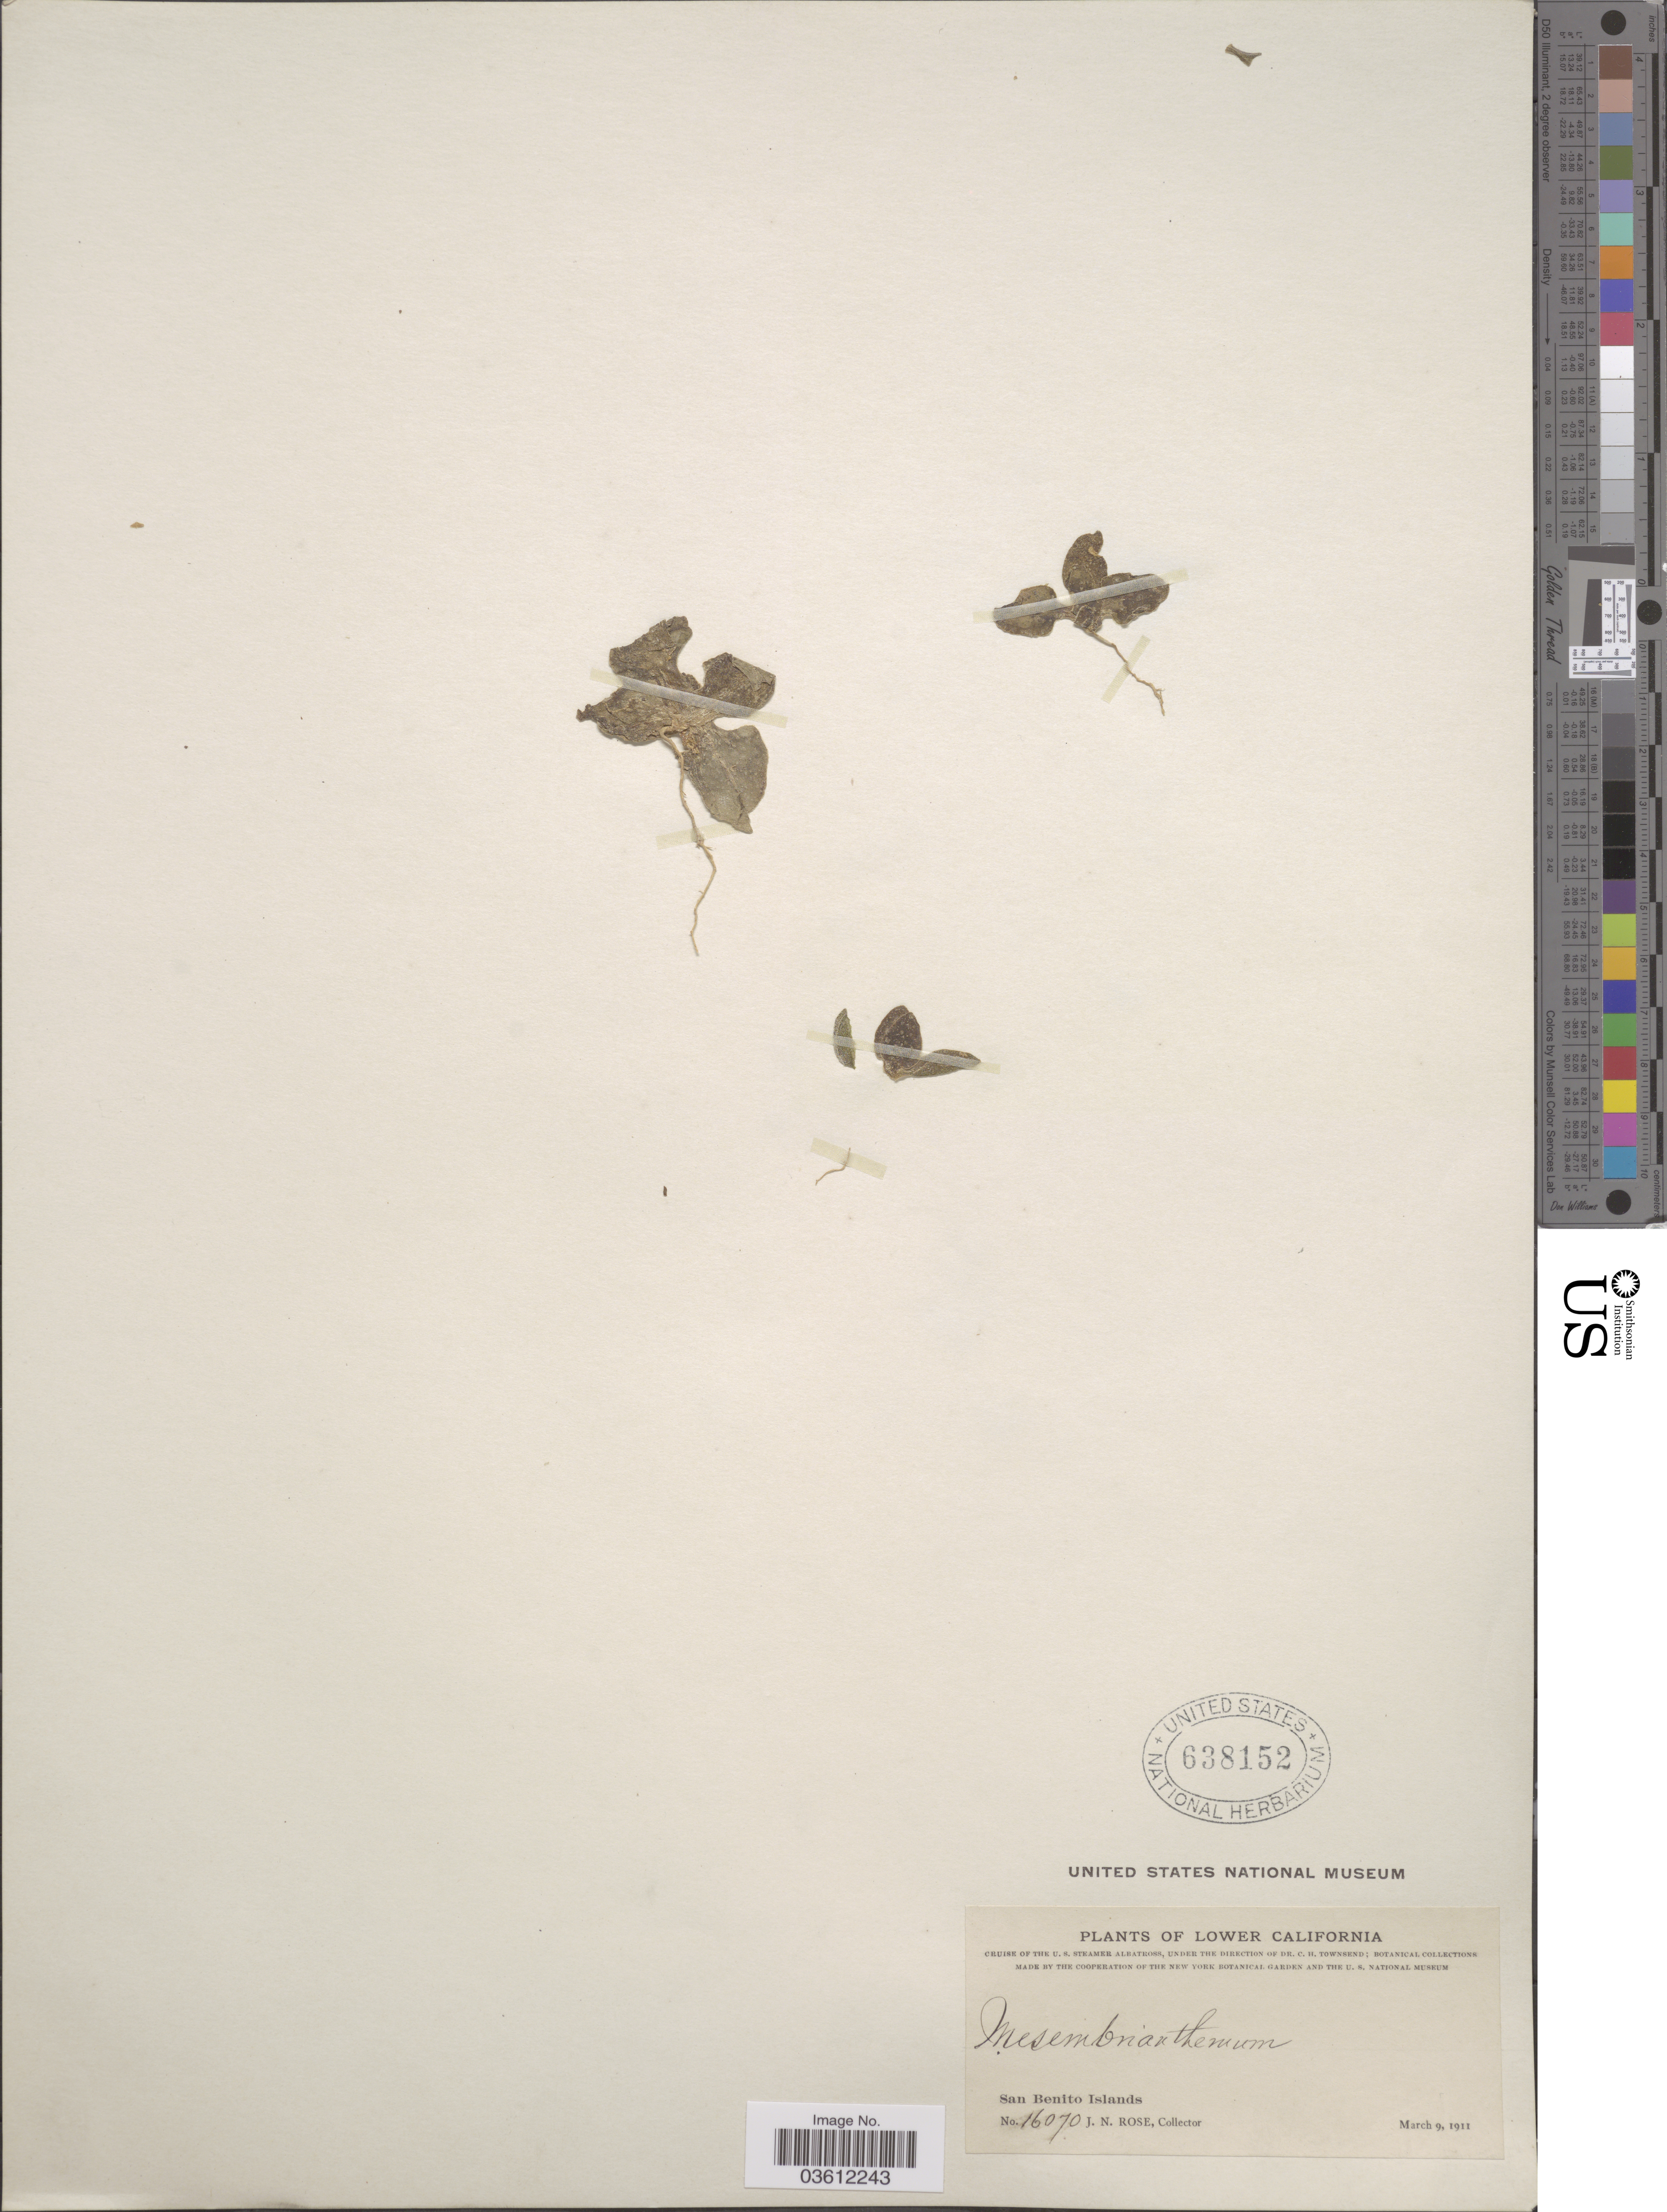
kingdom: Plantae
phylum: Tracheophyta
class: Magnoliopsida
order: Caryophyllales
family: Aizoaceae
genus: Mesembryanthemum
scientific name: Mesembryanthemum sp.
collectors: J. N. Rose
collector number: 16070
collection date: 1911-03-09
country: Mexico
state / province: Baja California Norte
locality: Lower California. San Benito Islands.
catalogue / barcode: US 638152